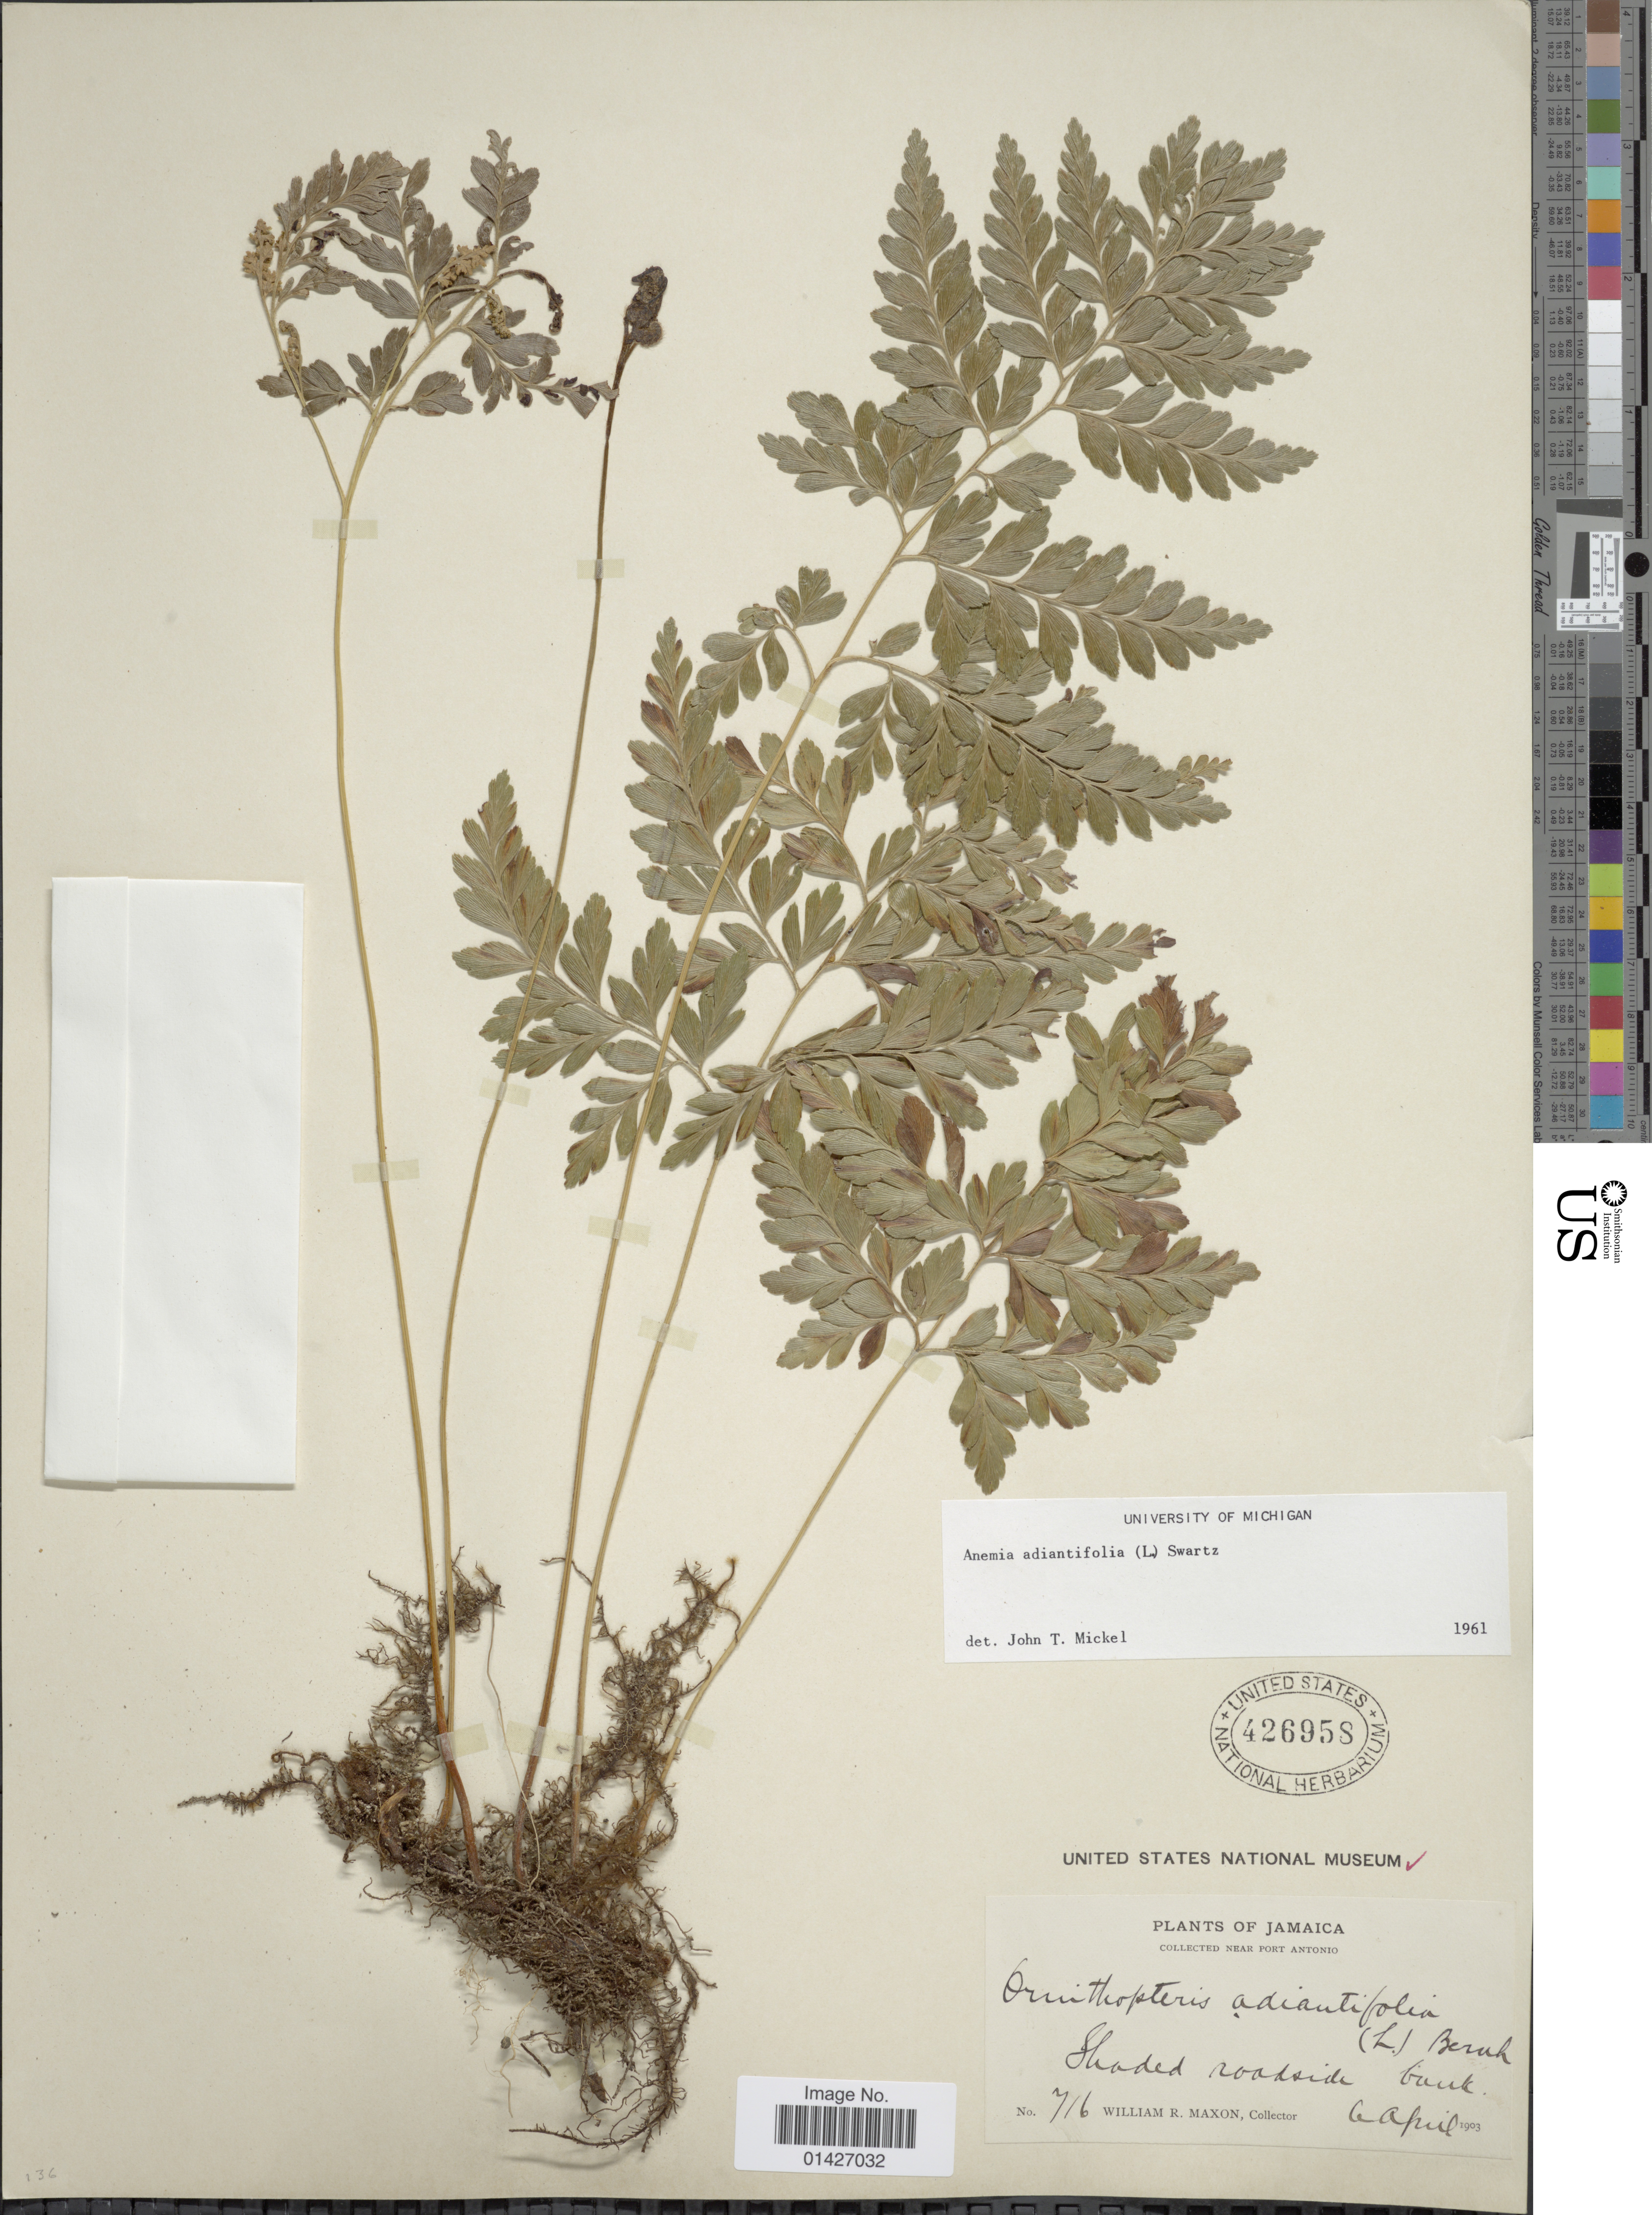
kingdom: Plantae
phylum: Tracheophyta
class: Polypodiopsida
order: Schizaeales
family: Anemiaceae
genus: Anemia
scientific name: Anemia adiantifolia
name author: (L.) Sw.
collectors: W. R. Maxon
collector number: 716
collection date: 1903-04-06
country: Jamaica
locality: Near Port Antonio. Shaded roadside bank.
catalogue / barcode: US 426958